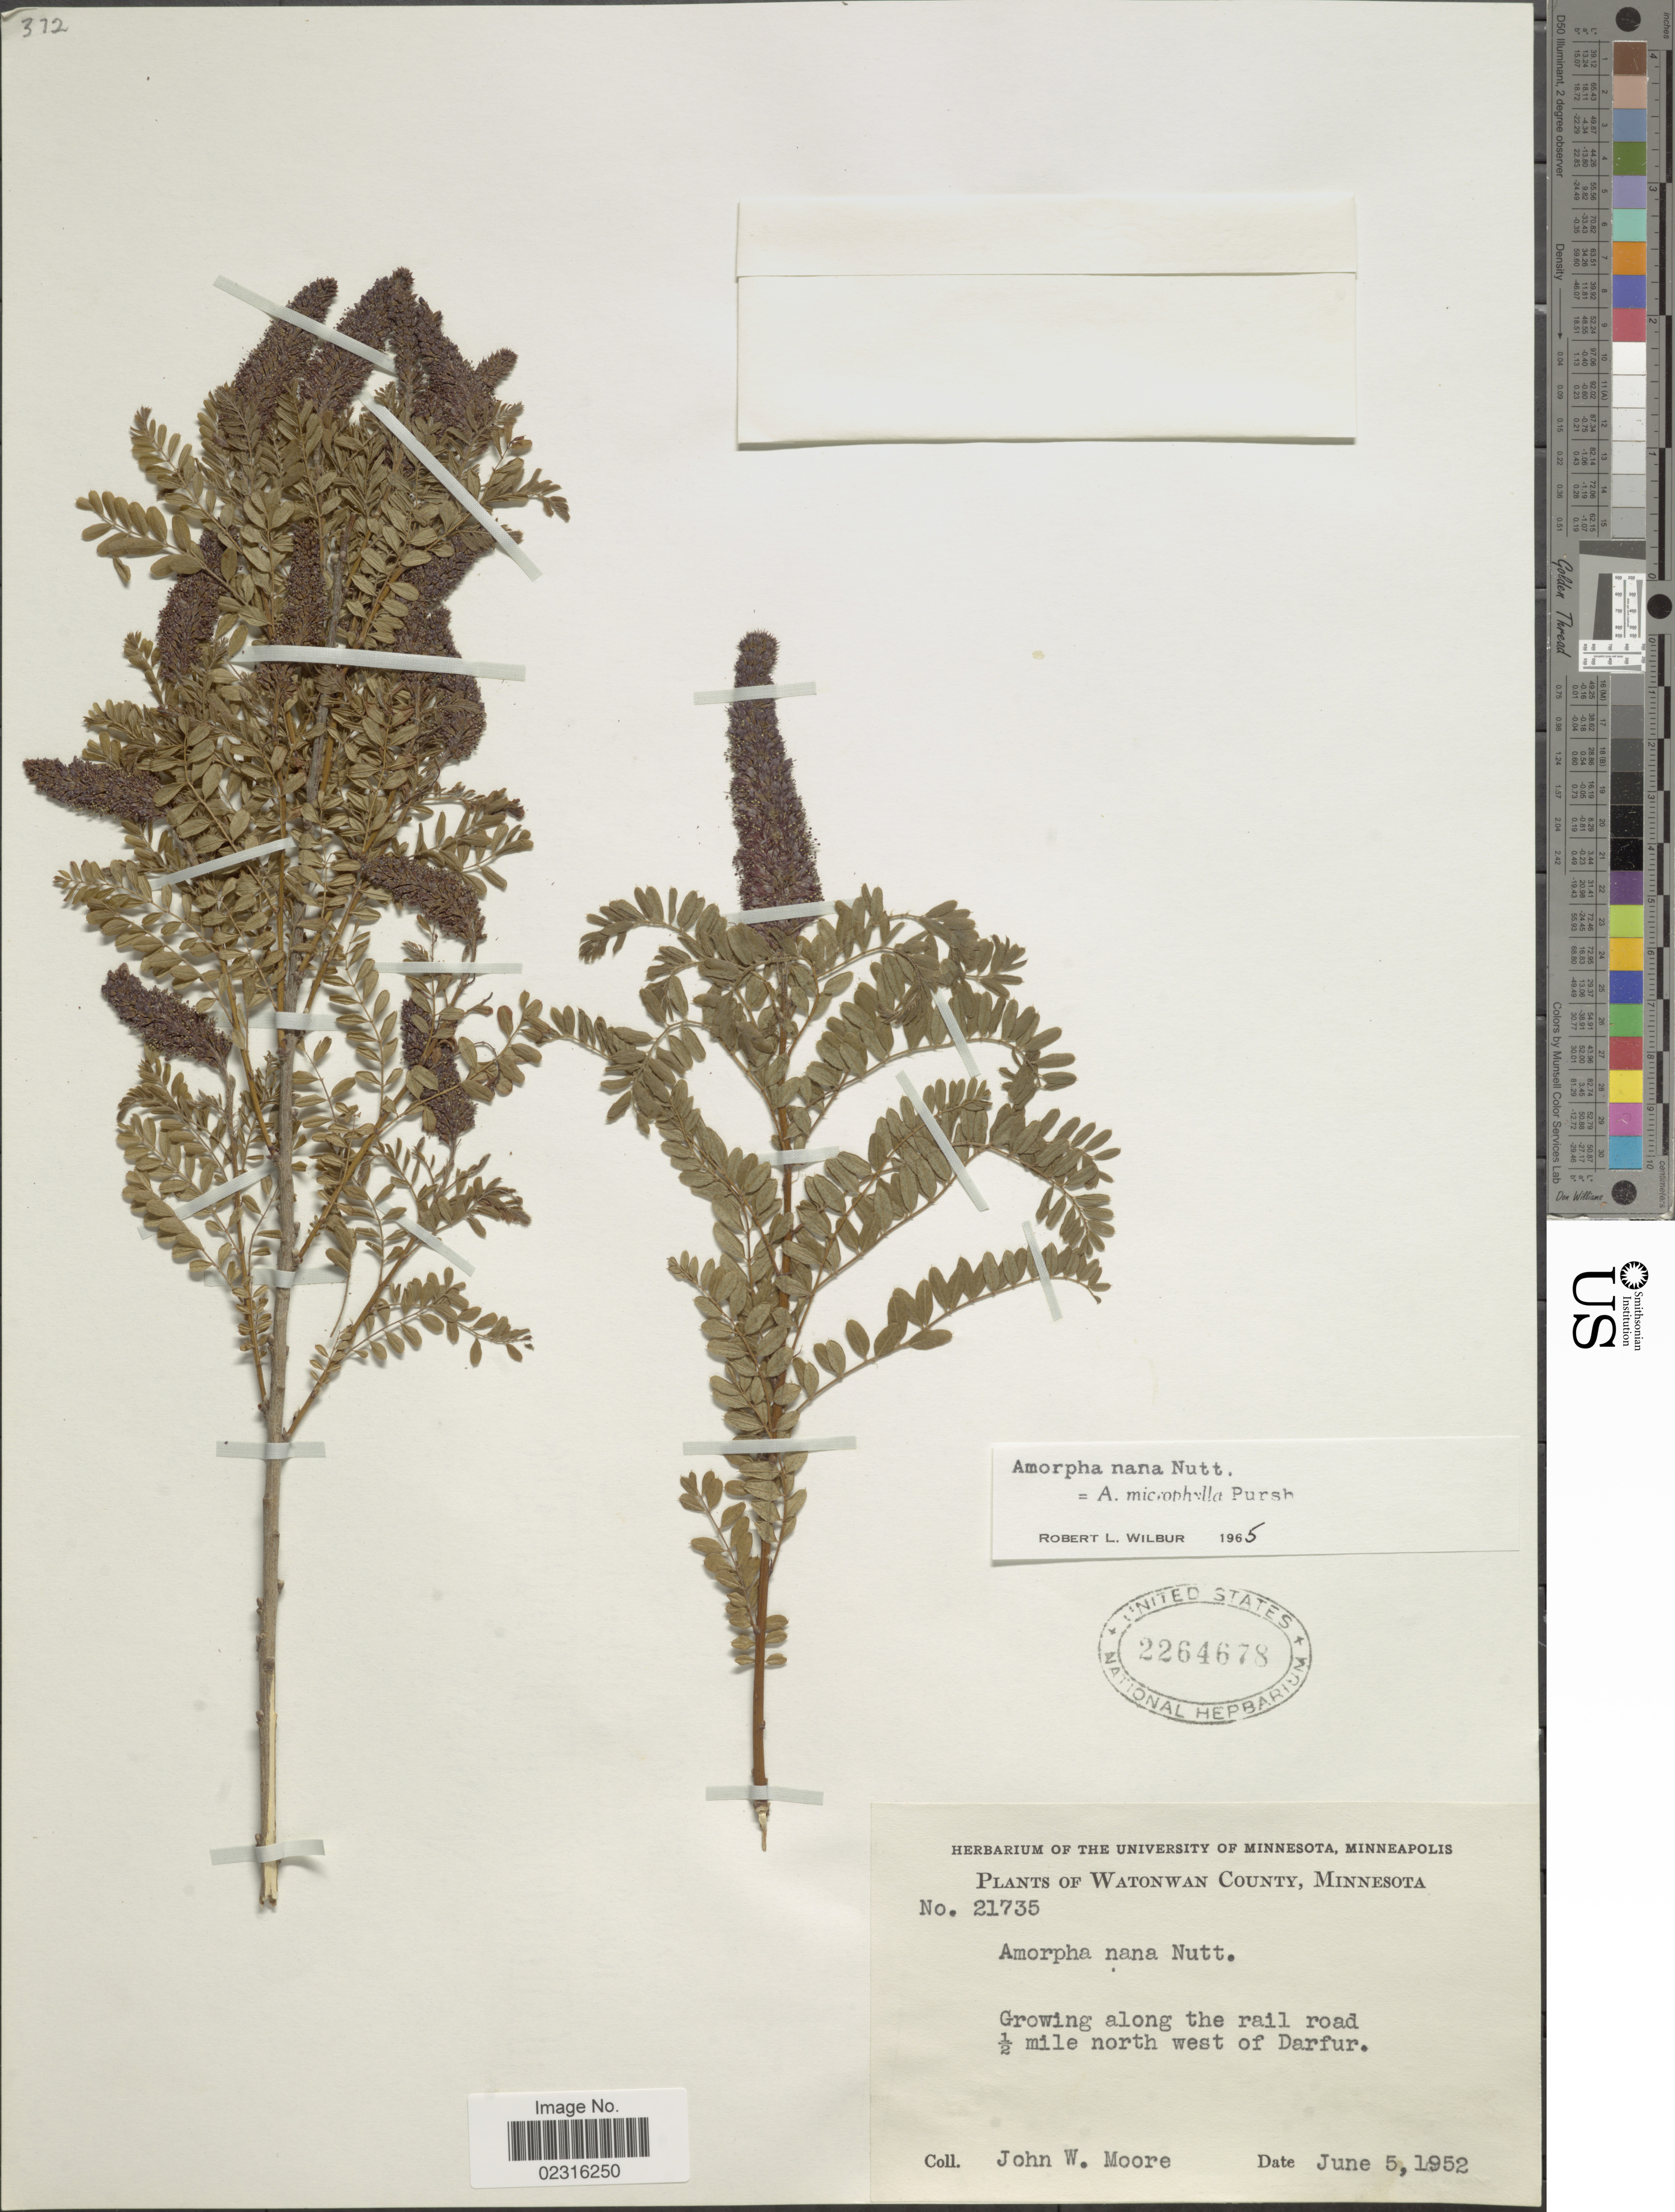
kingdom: Plantae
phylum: Tracheophyta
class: Magnoliopsida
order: Fabales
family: Fabaceae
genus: Amorpha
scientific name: Amorpha nana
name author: C. Fraser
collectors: J. Moore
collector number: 21735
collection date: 1952-06-05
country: United States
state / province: Minnesota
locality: Watonwan County, along the rail road 1/2 mile north west of Darfur.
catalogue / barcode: US 2264678